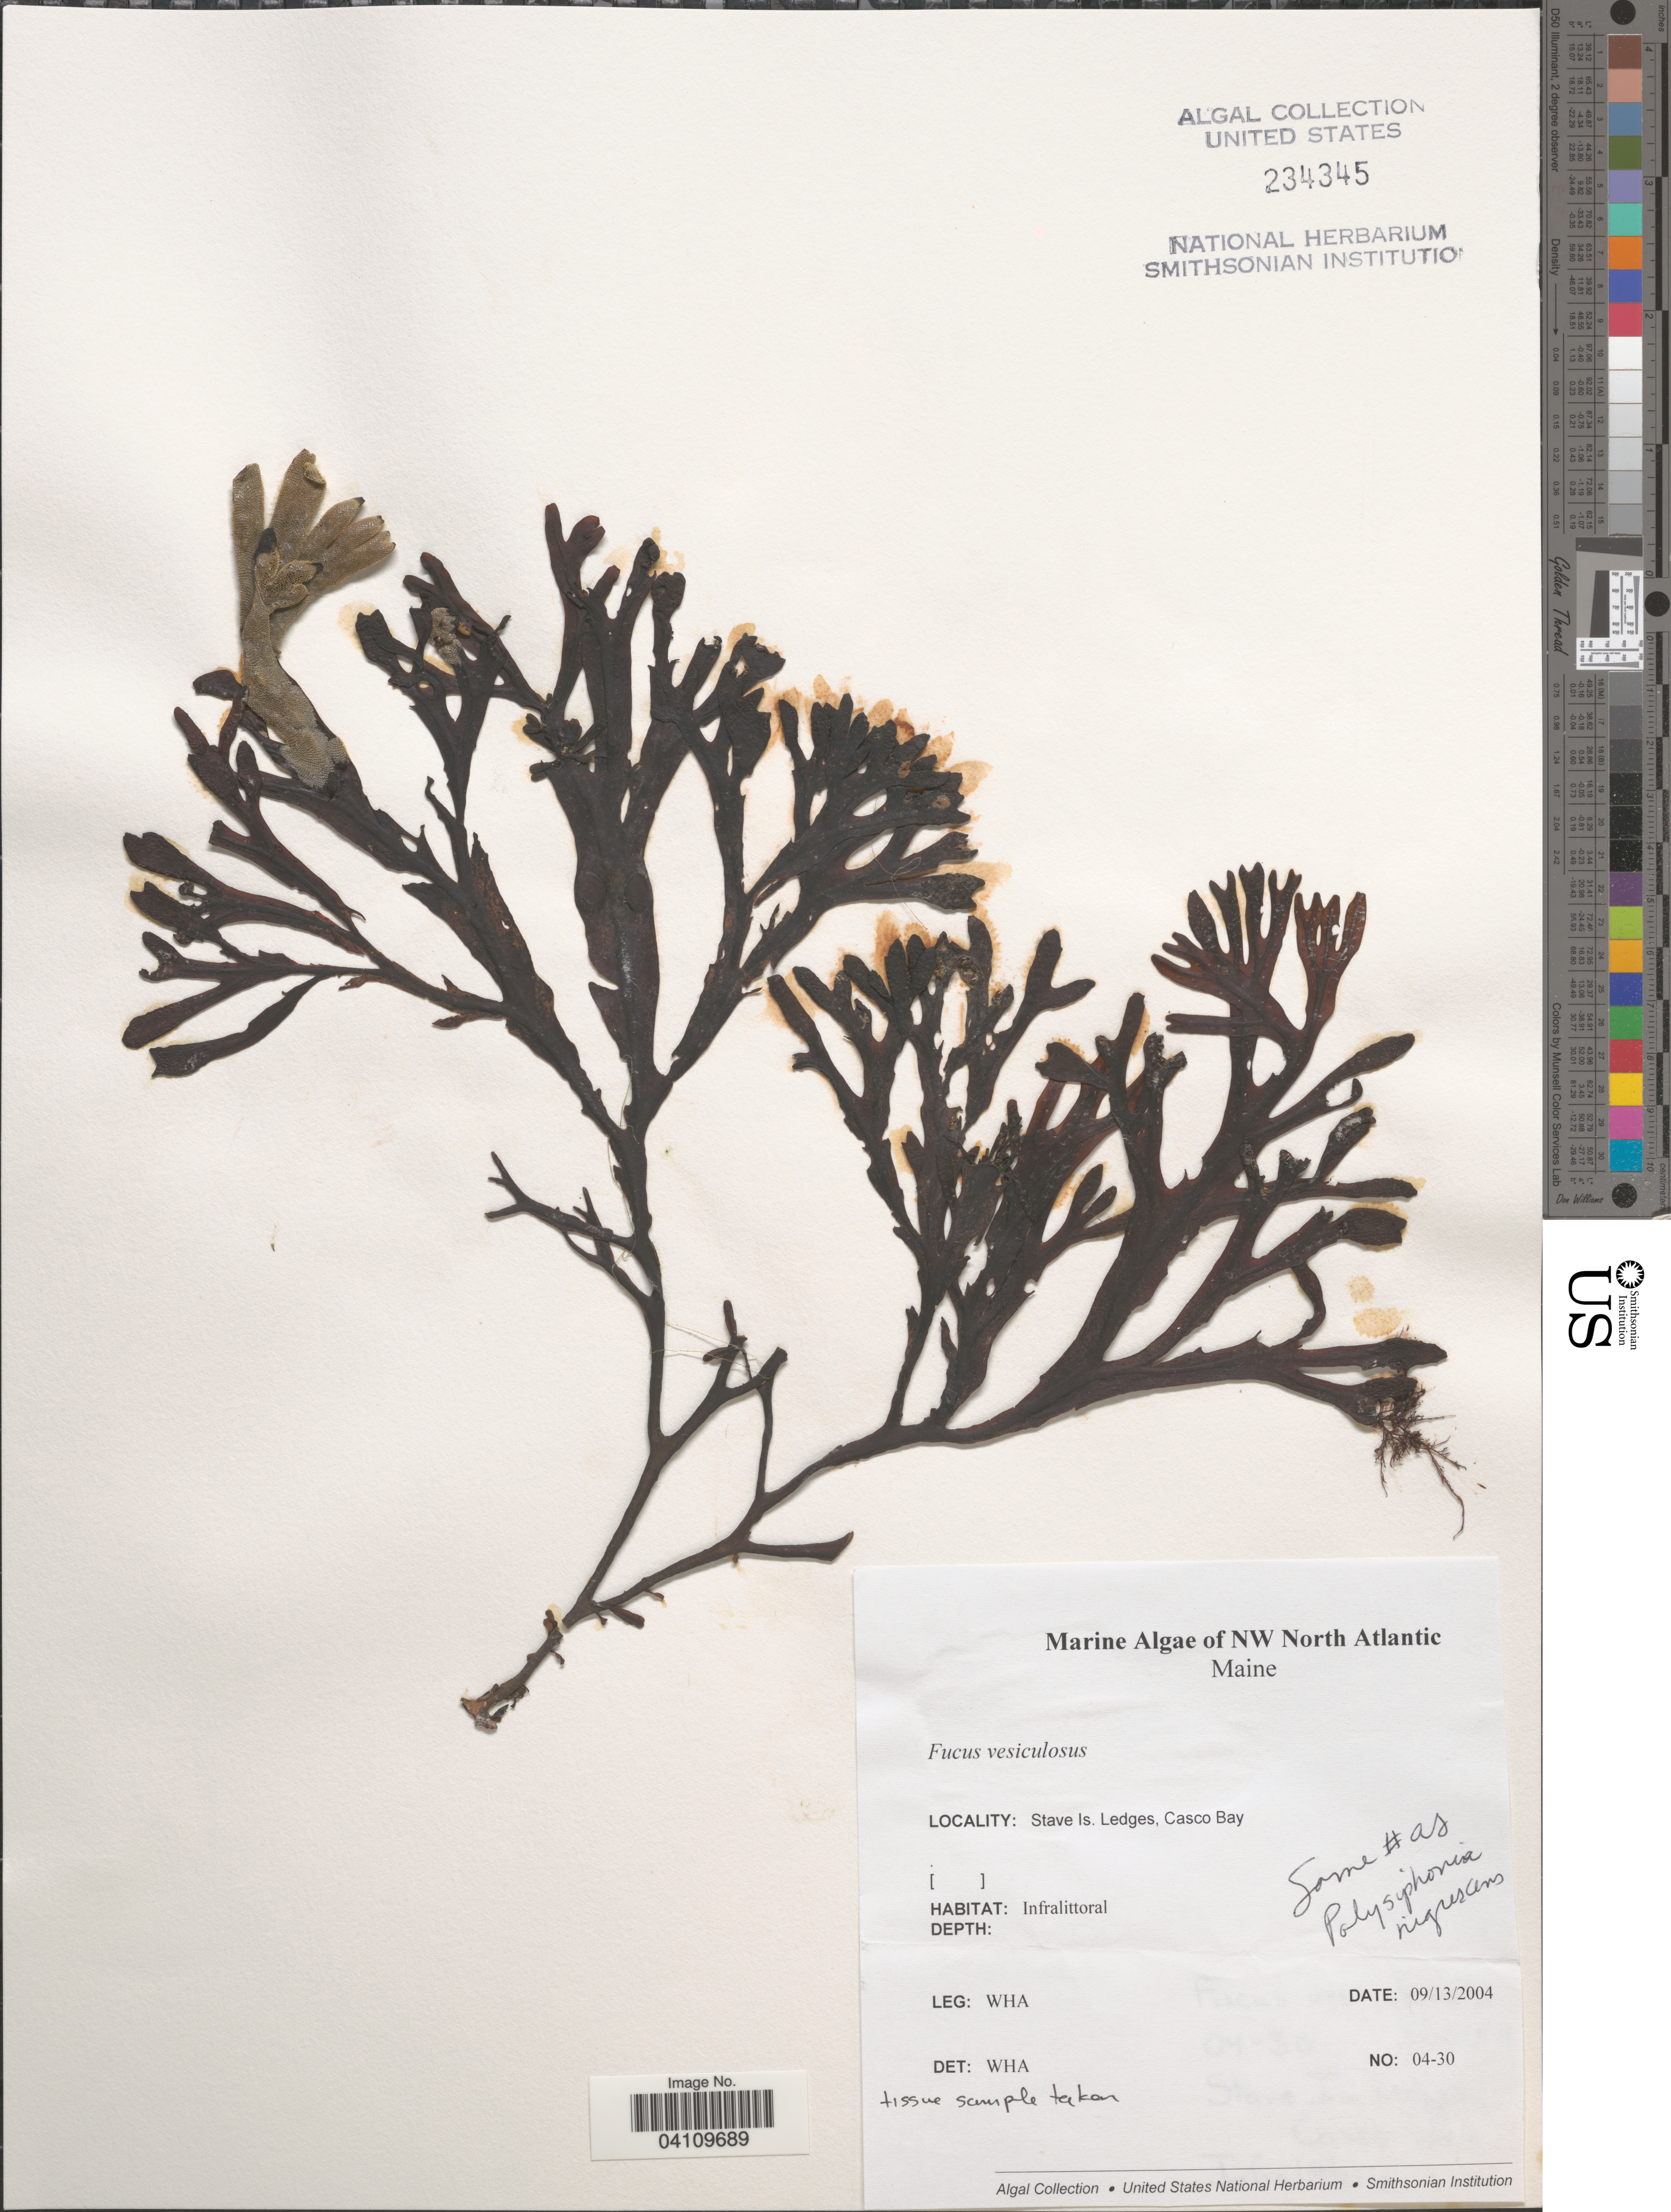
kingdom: Chromista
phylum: Ochrophyta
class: Phaeophyceae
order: Fucales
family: Fucaceae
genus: Fucus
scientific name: Fucus vesiculosus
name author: L.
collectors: W. H. Adey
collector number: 04-30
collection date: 2004-09-13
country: United States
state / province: Maine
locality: NW North Atlantic. Stave Is. Ledges, Casco Bay.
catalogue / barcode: US 234345